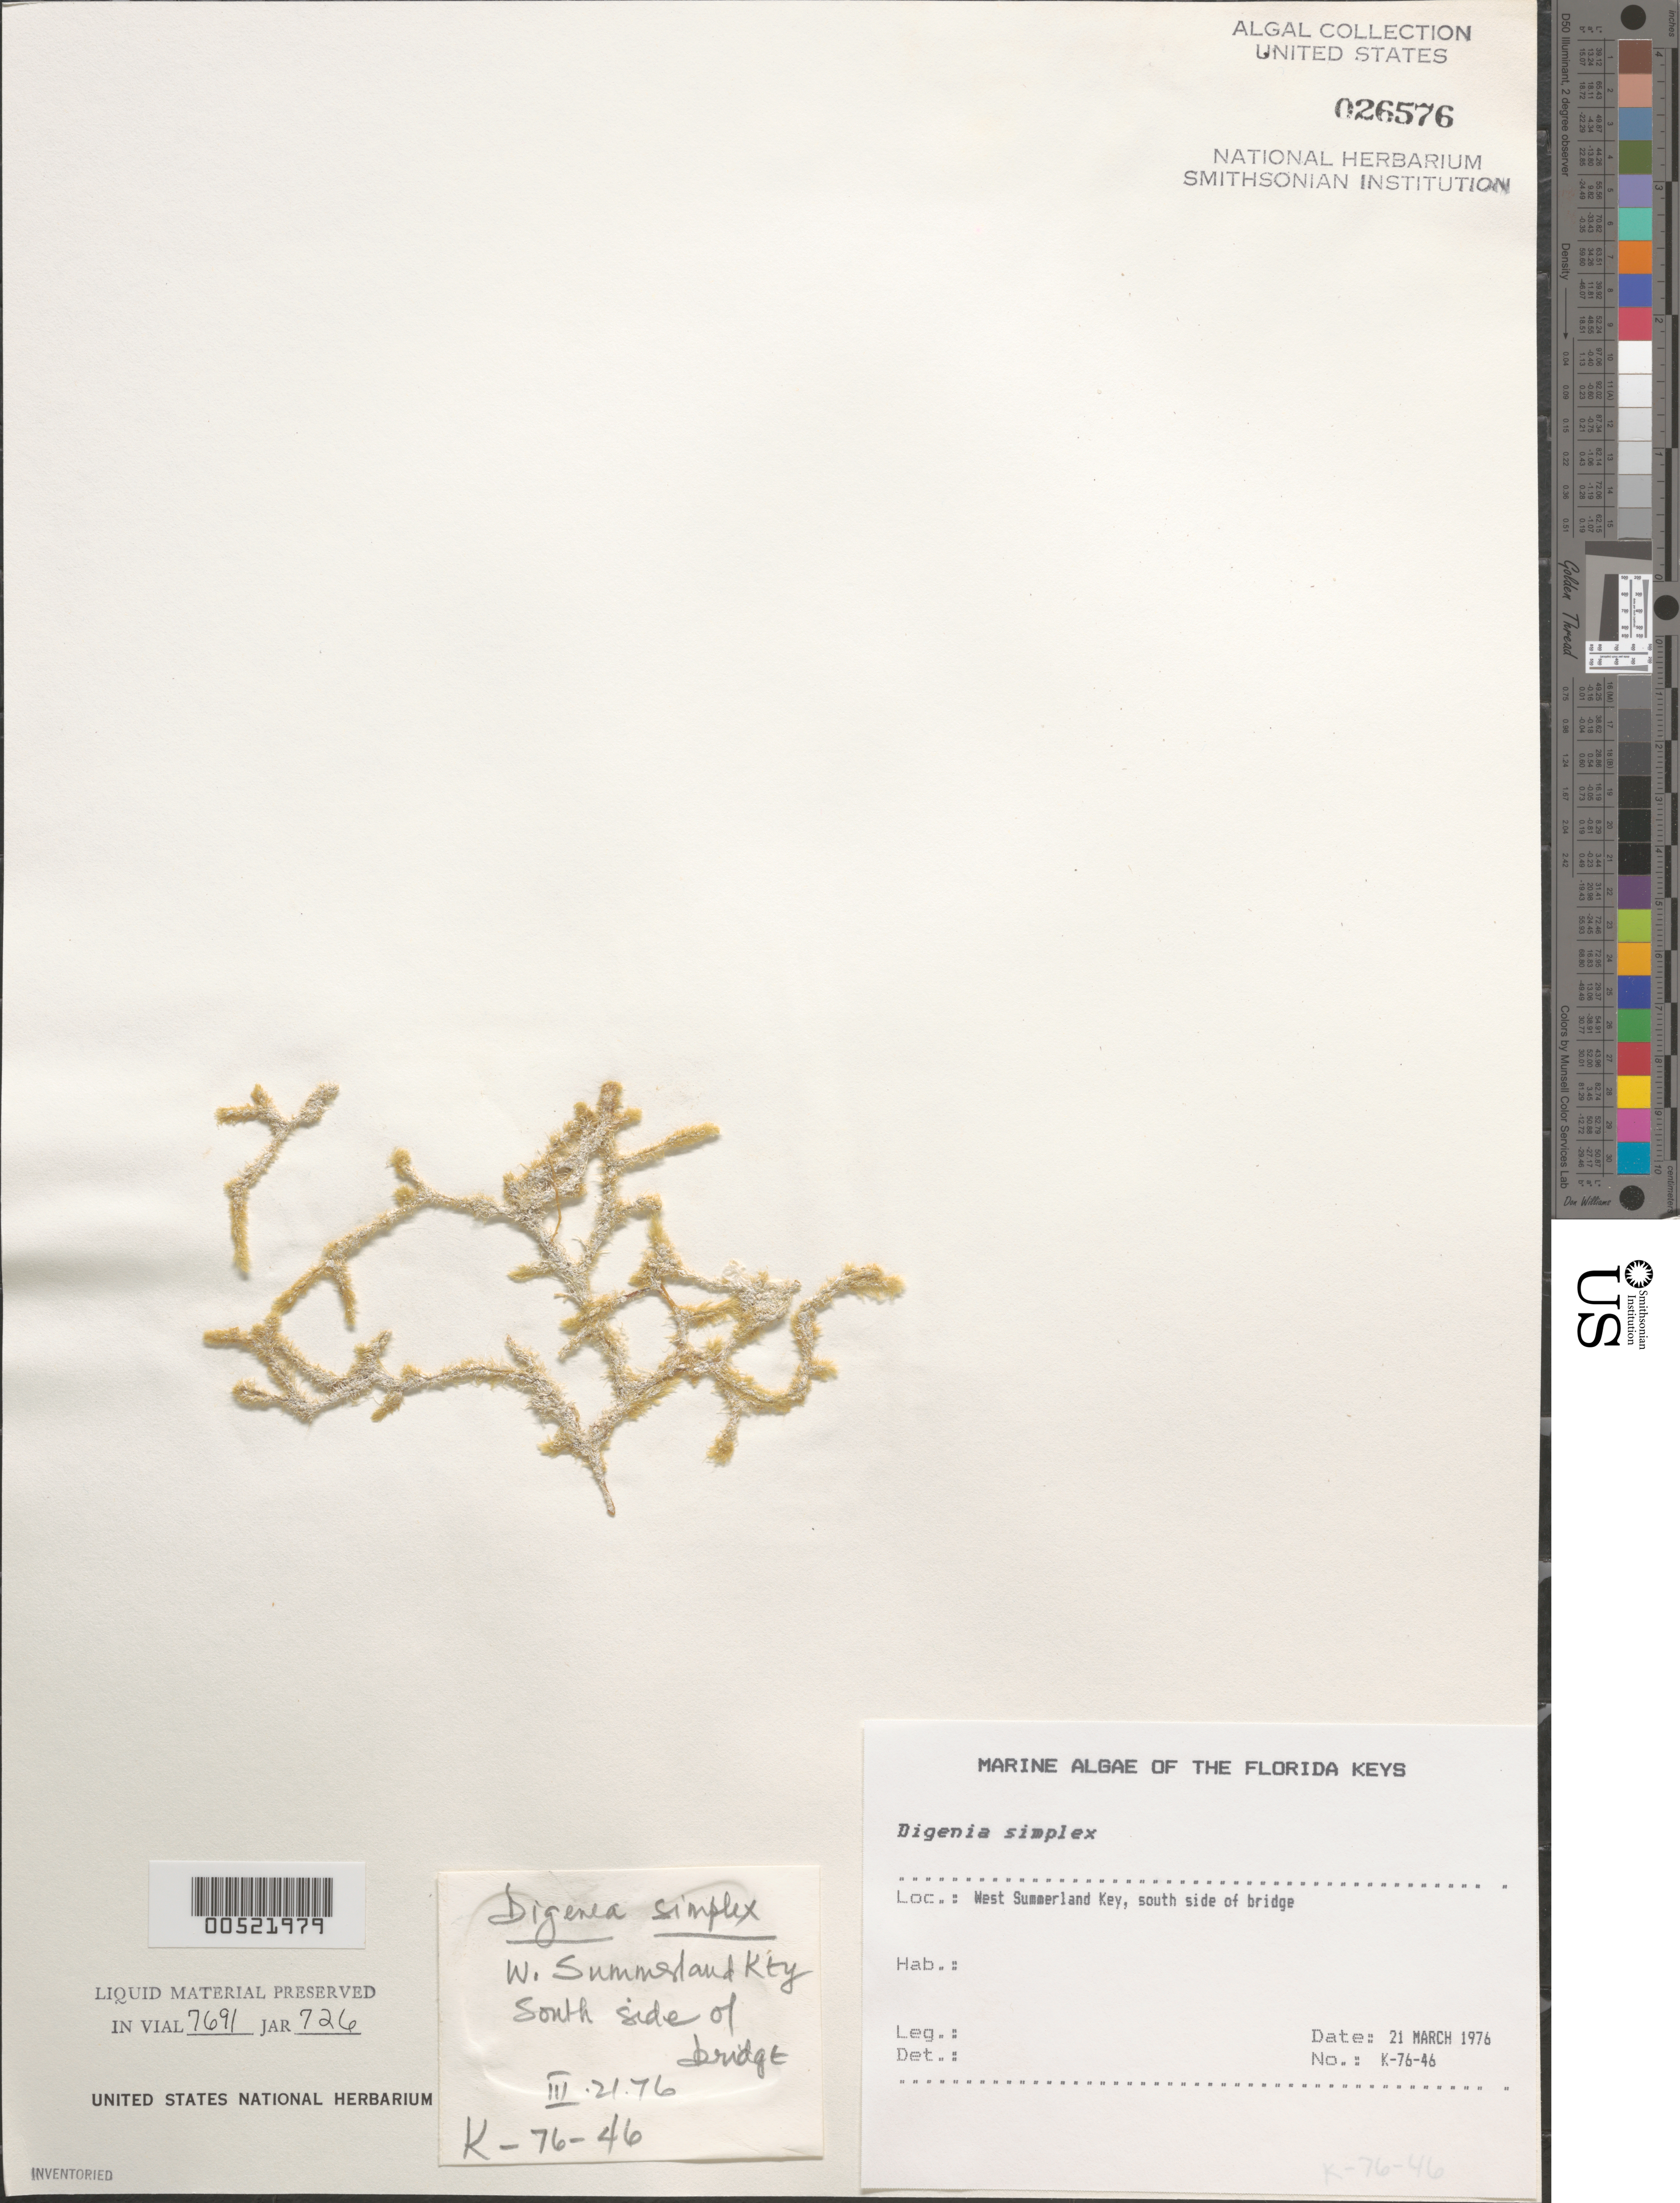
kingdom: Plantae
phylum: Rhodophyta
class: Florideophyceae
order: Ceramiales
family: Rhodomelaceae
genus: Digenea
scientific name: Digenea simplex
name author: (Wulfen) C. Agardh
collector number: K-76-46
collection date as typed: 21 Mar 1976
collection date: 1976-03-21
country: United States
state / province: Florida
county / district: Monroe County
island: West Summerland Key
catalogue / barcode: US 26576